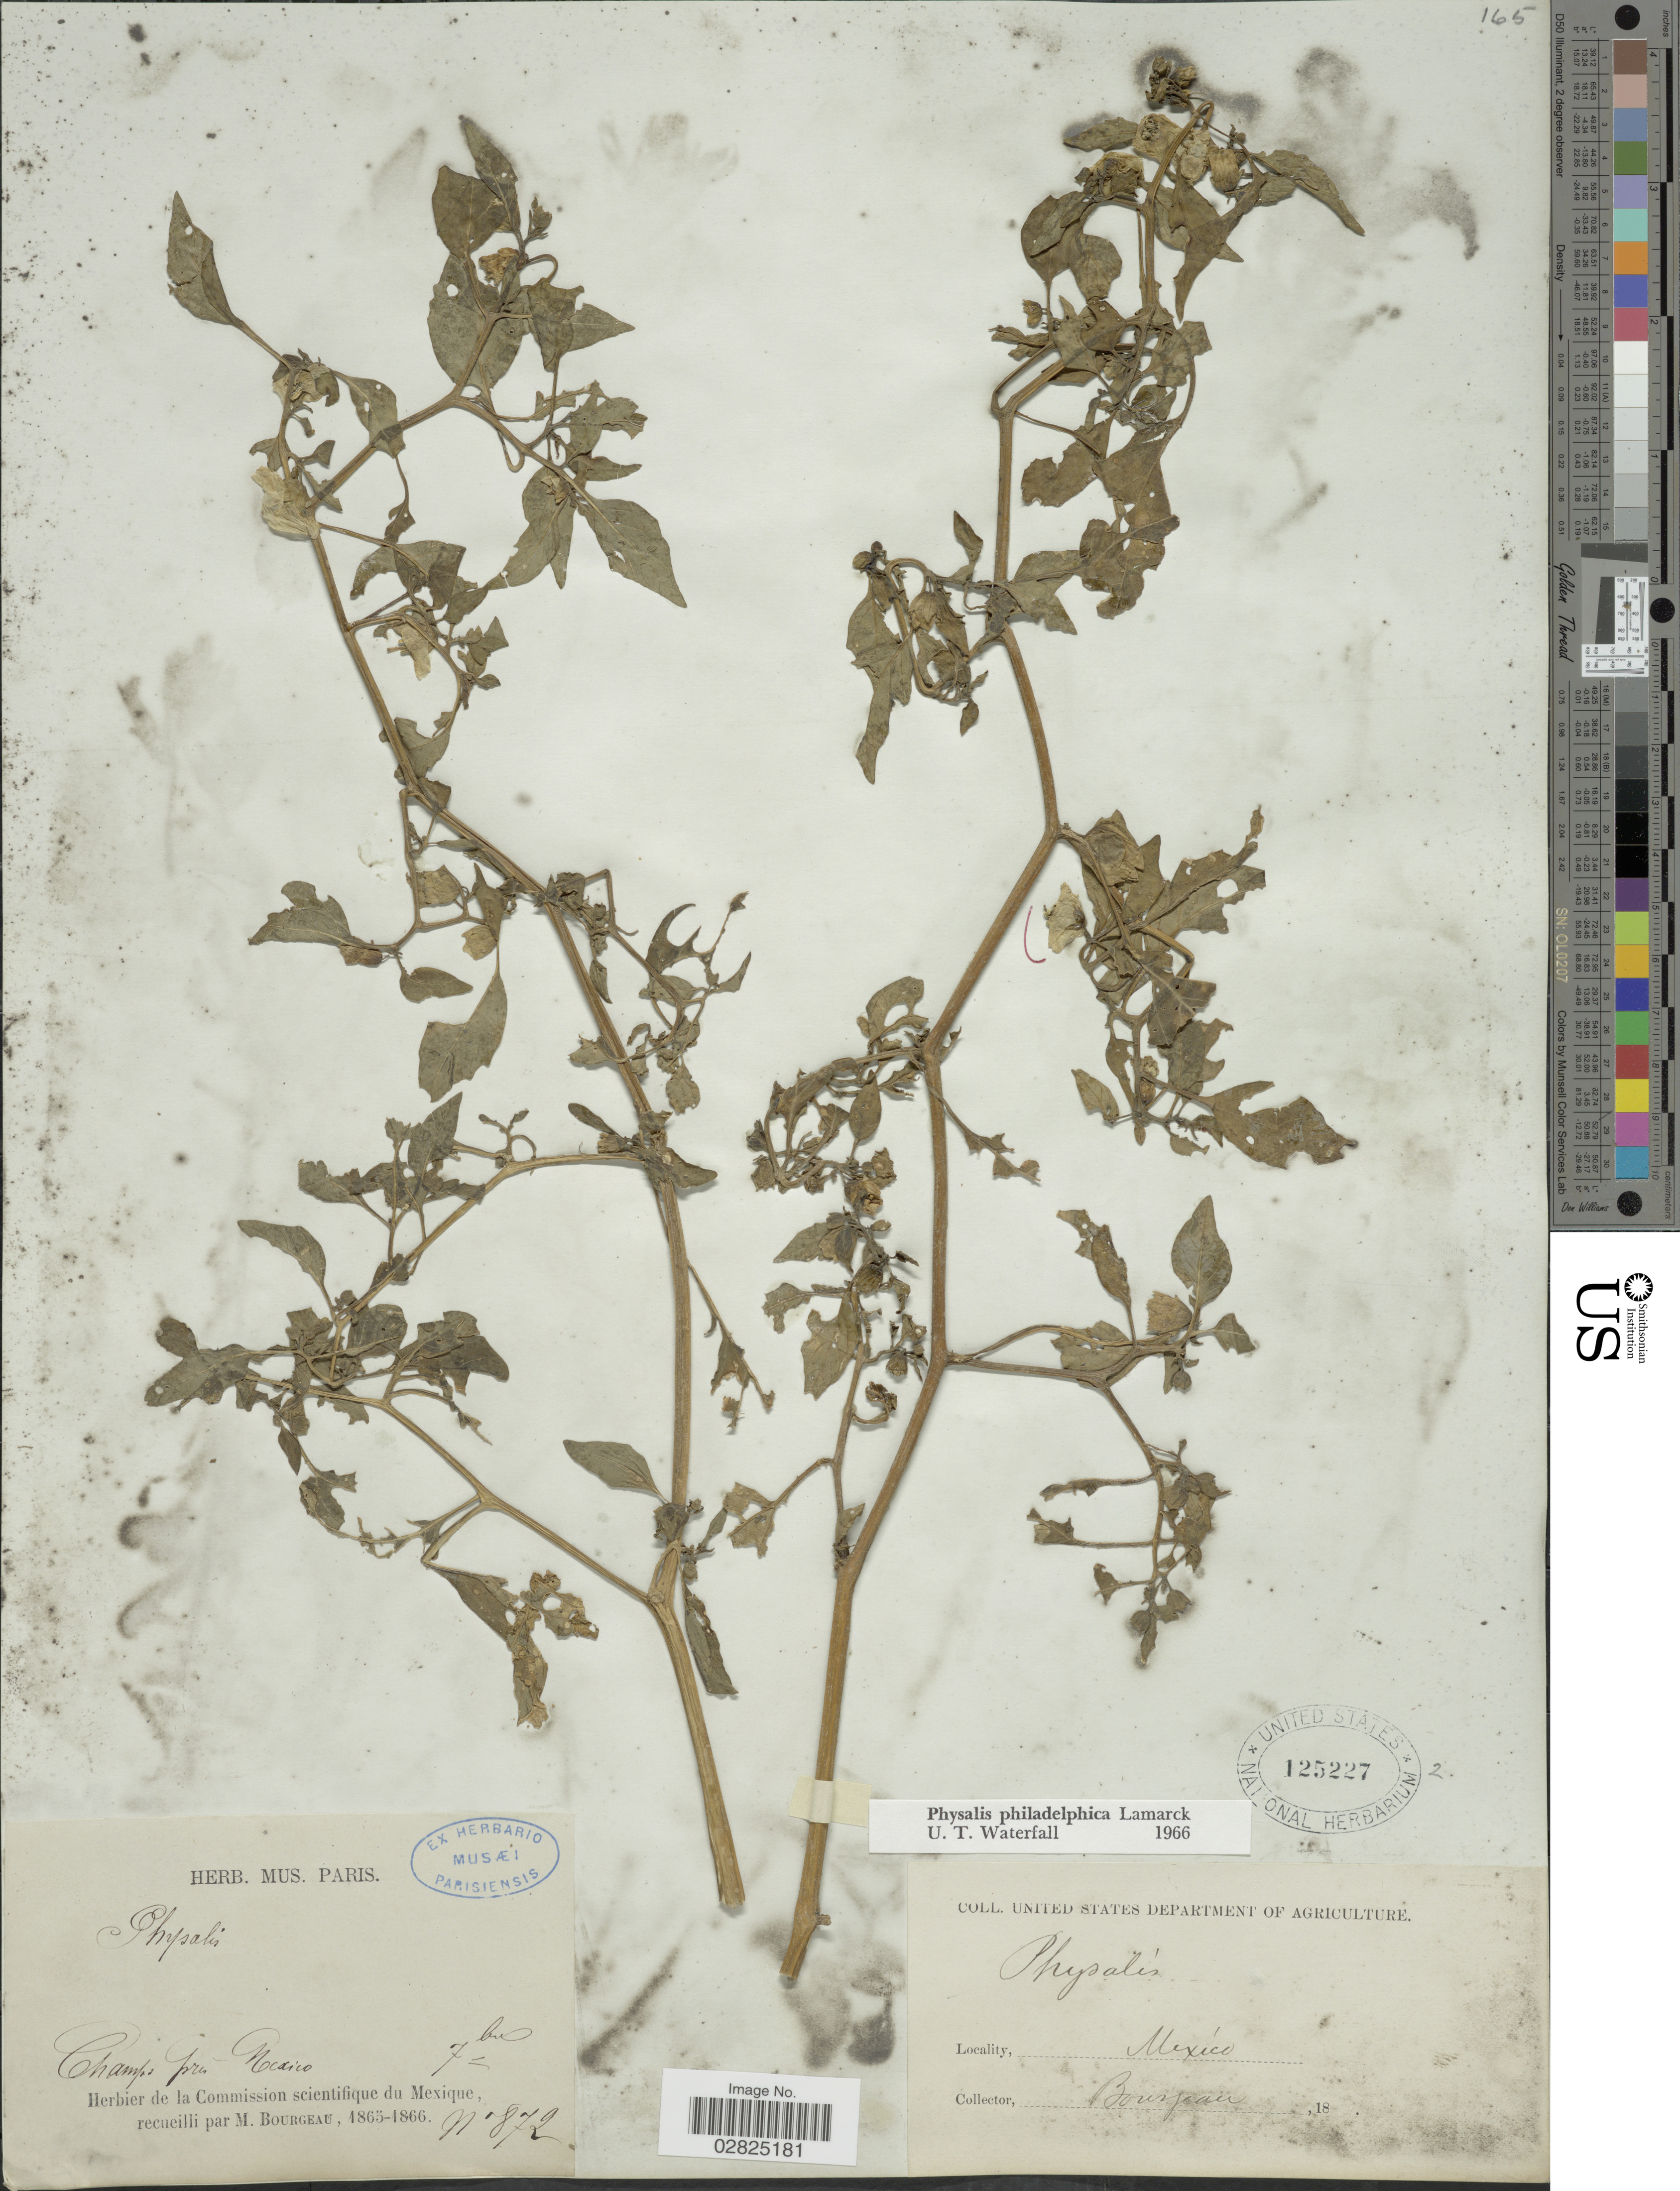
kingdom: Plantae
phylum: Tracheophyta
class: Magnoliopsida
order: Solanales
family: Solanaceae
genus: Physalis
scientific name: Physalis philadelphica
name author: Lam.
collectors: M. Bourgeau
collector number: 872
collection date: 1865-09/1866-09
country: Mexico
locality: Champ prés Mexico.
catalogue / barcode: US 125227